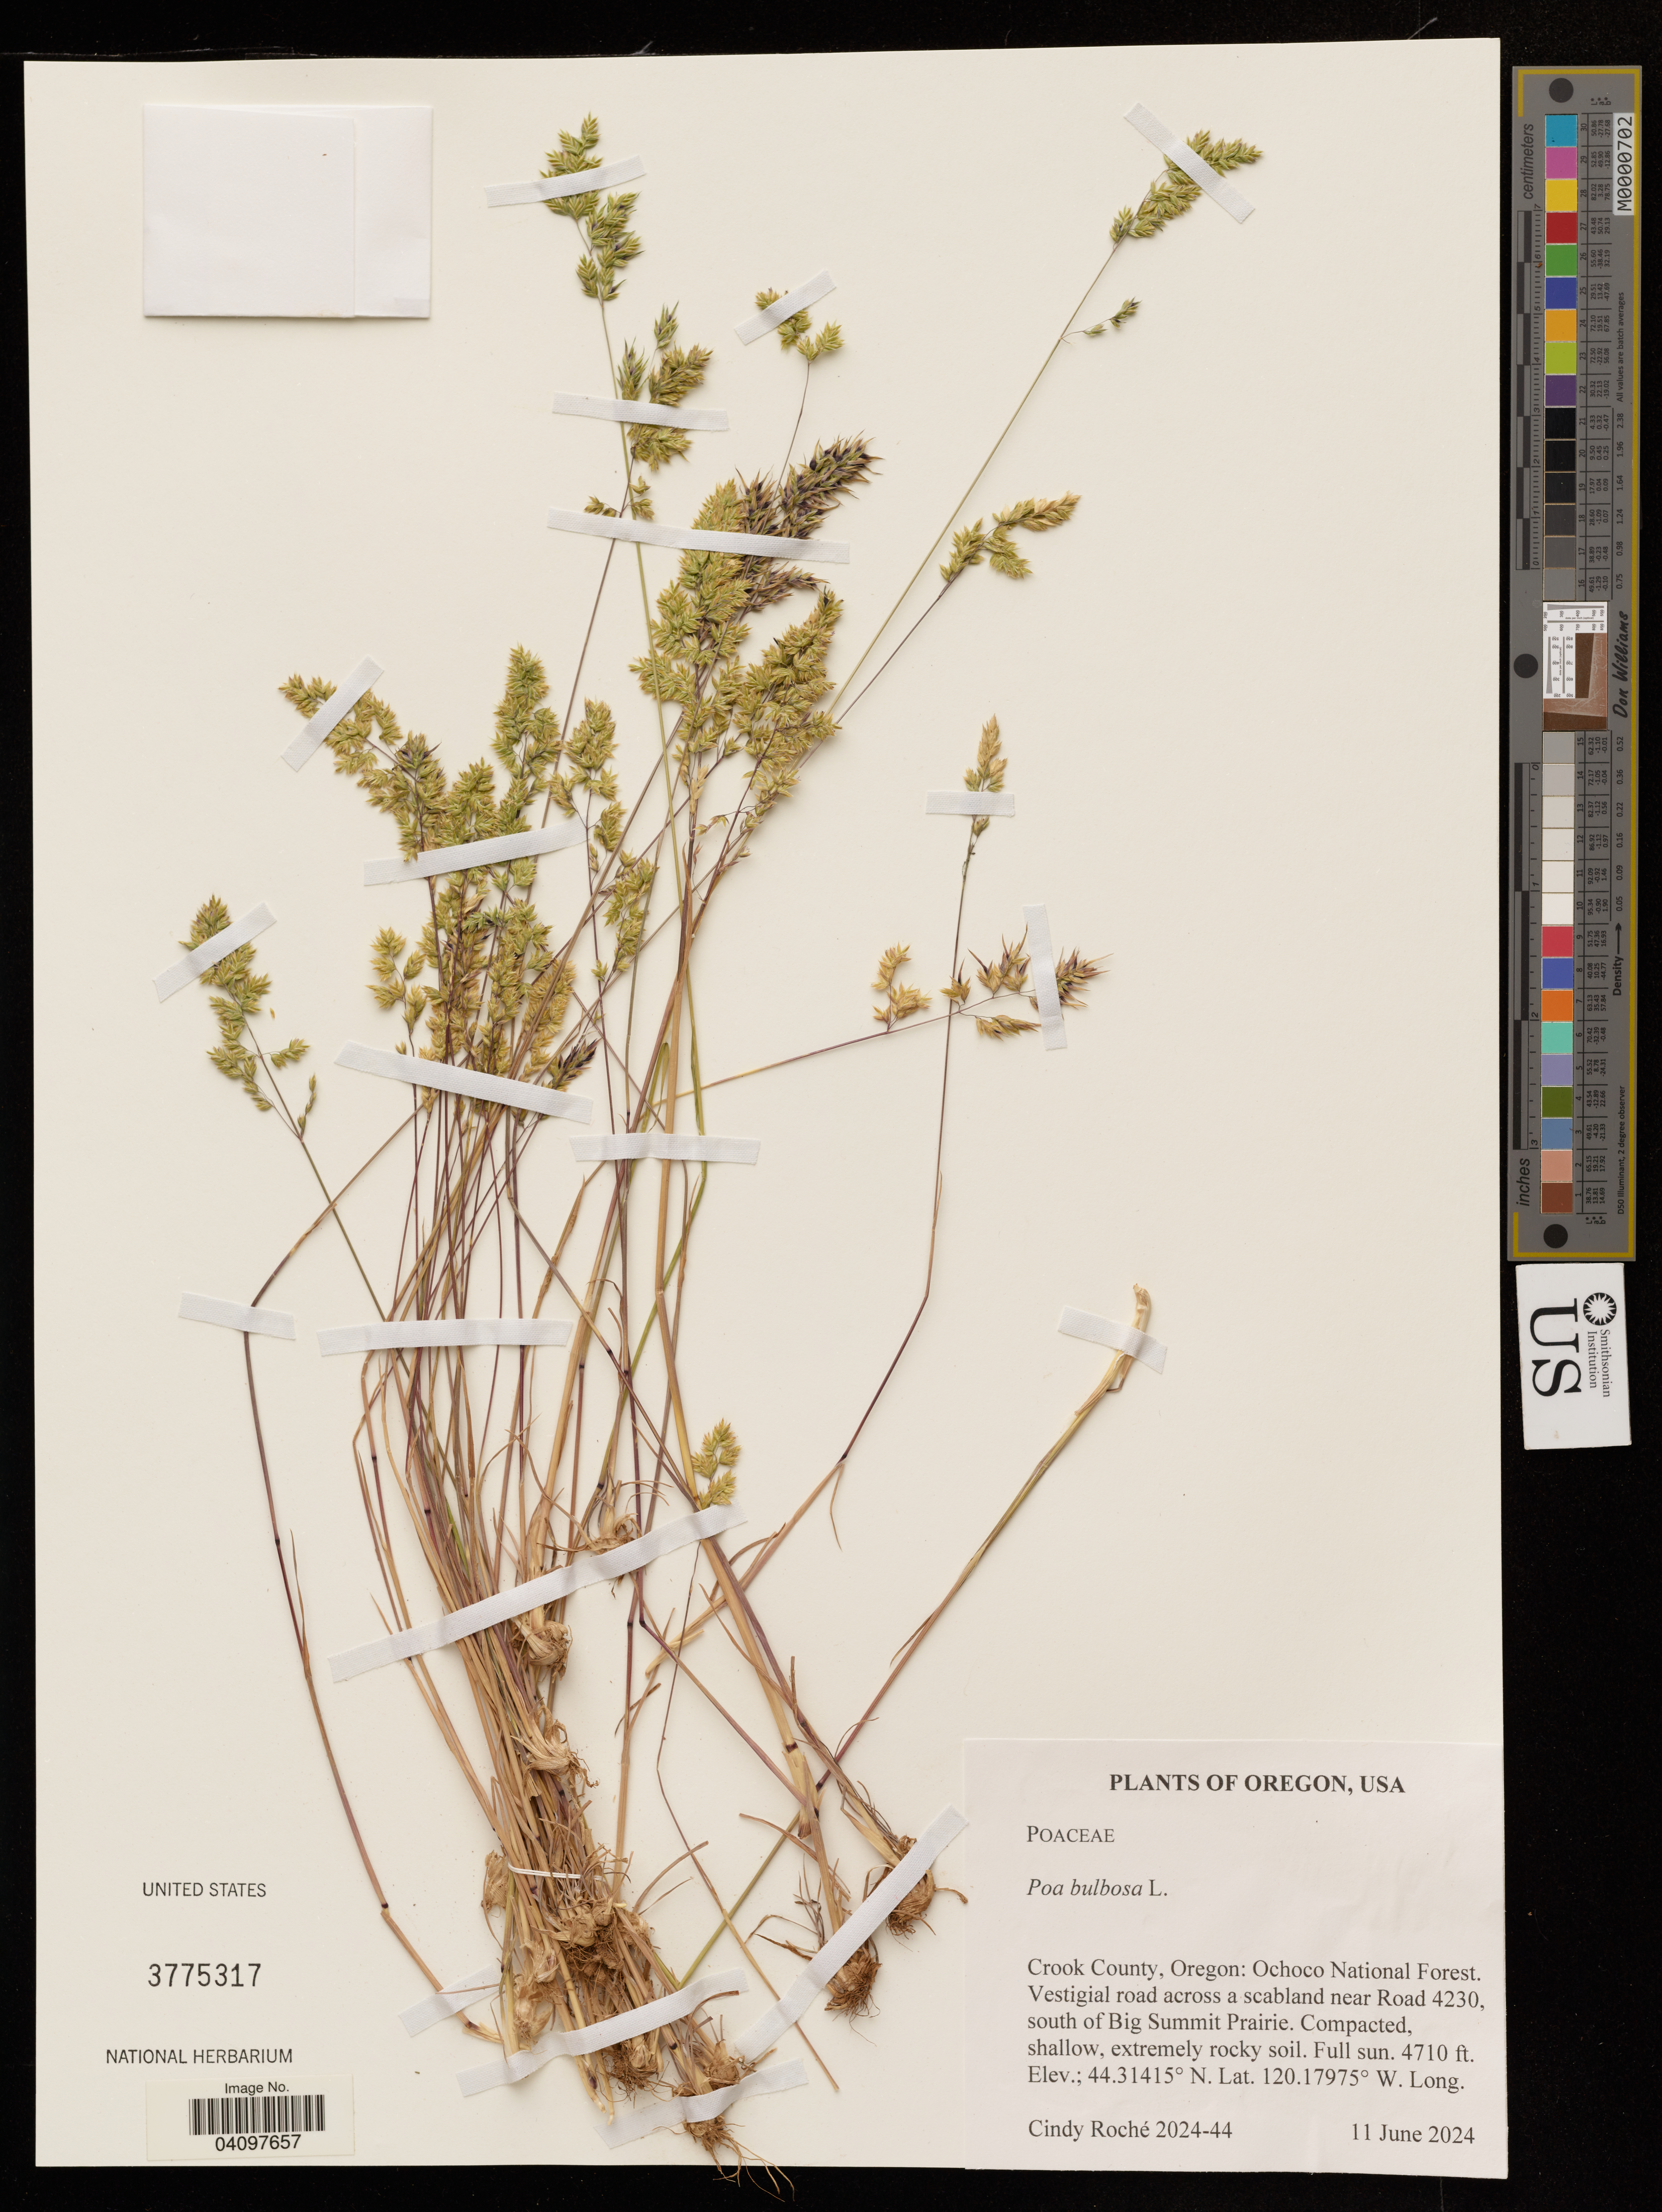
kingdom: Plantae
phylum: Tracheophyta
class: Liliopsida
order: Poales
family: Poaceae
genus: Poa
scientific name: Poa bulbosa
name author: L.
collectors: C. Roché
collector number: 2024-44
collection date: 2024-06-11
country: United States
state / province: Oregon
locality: Crook County, Oregon: Ochoco National Forest. Vestigial road across a scabland near Road 4230, south of Big Summit Prairie.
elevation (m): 1436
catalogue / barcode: US 3775317